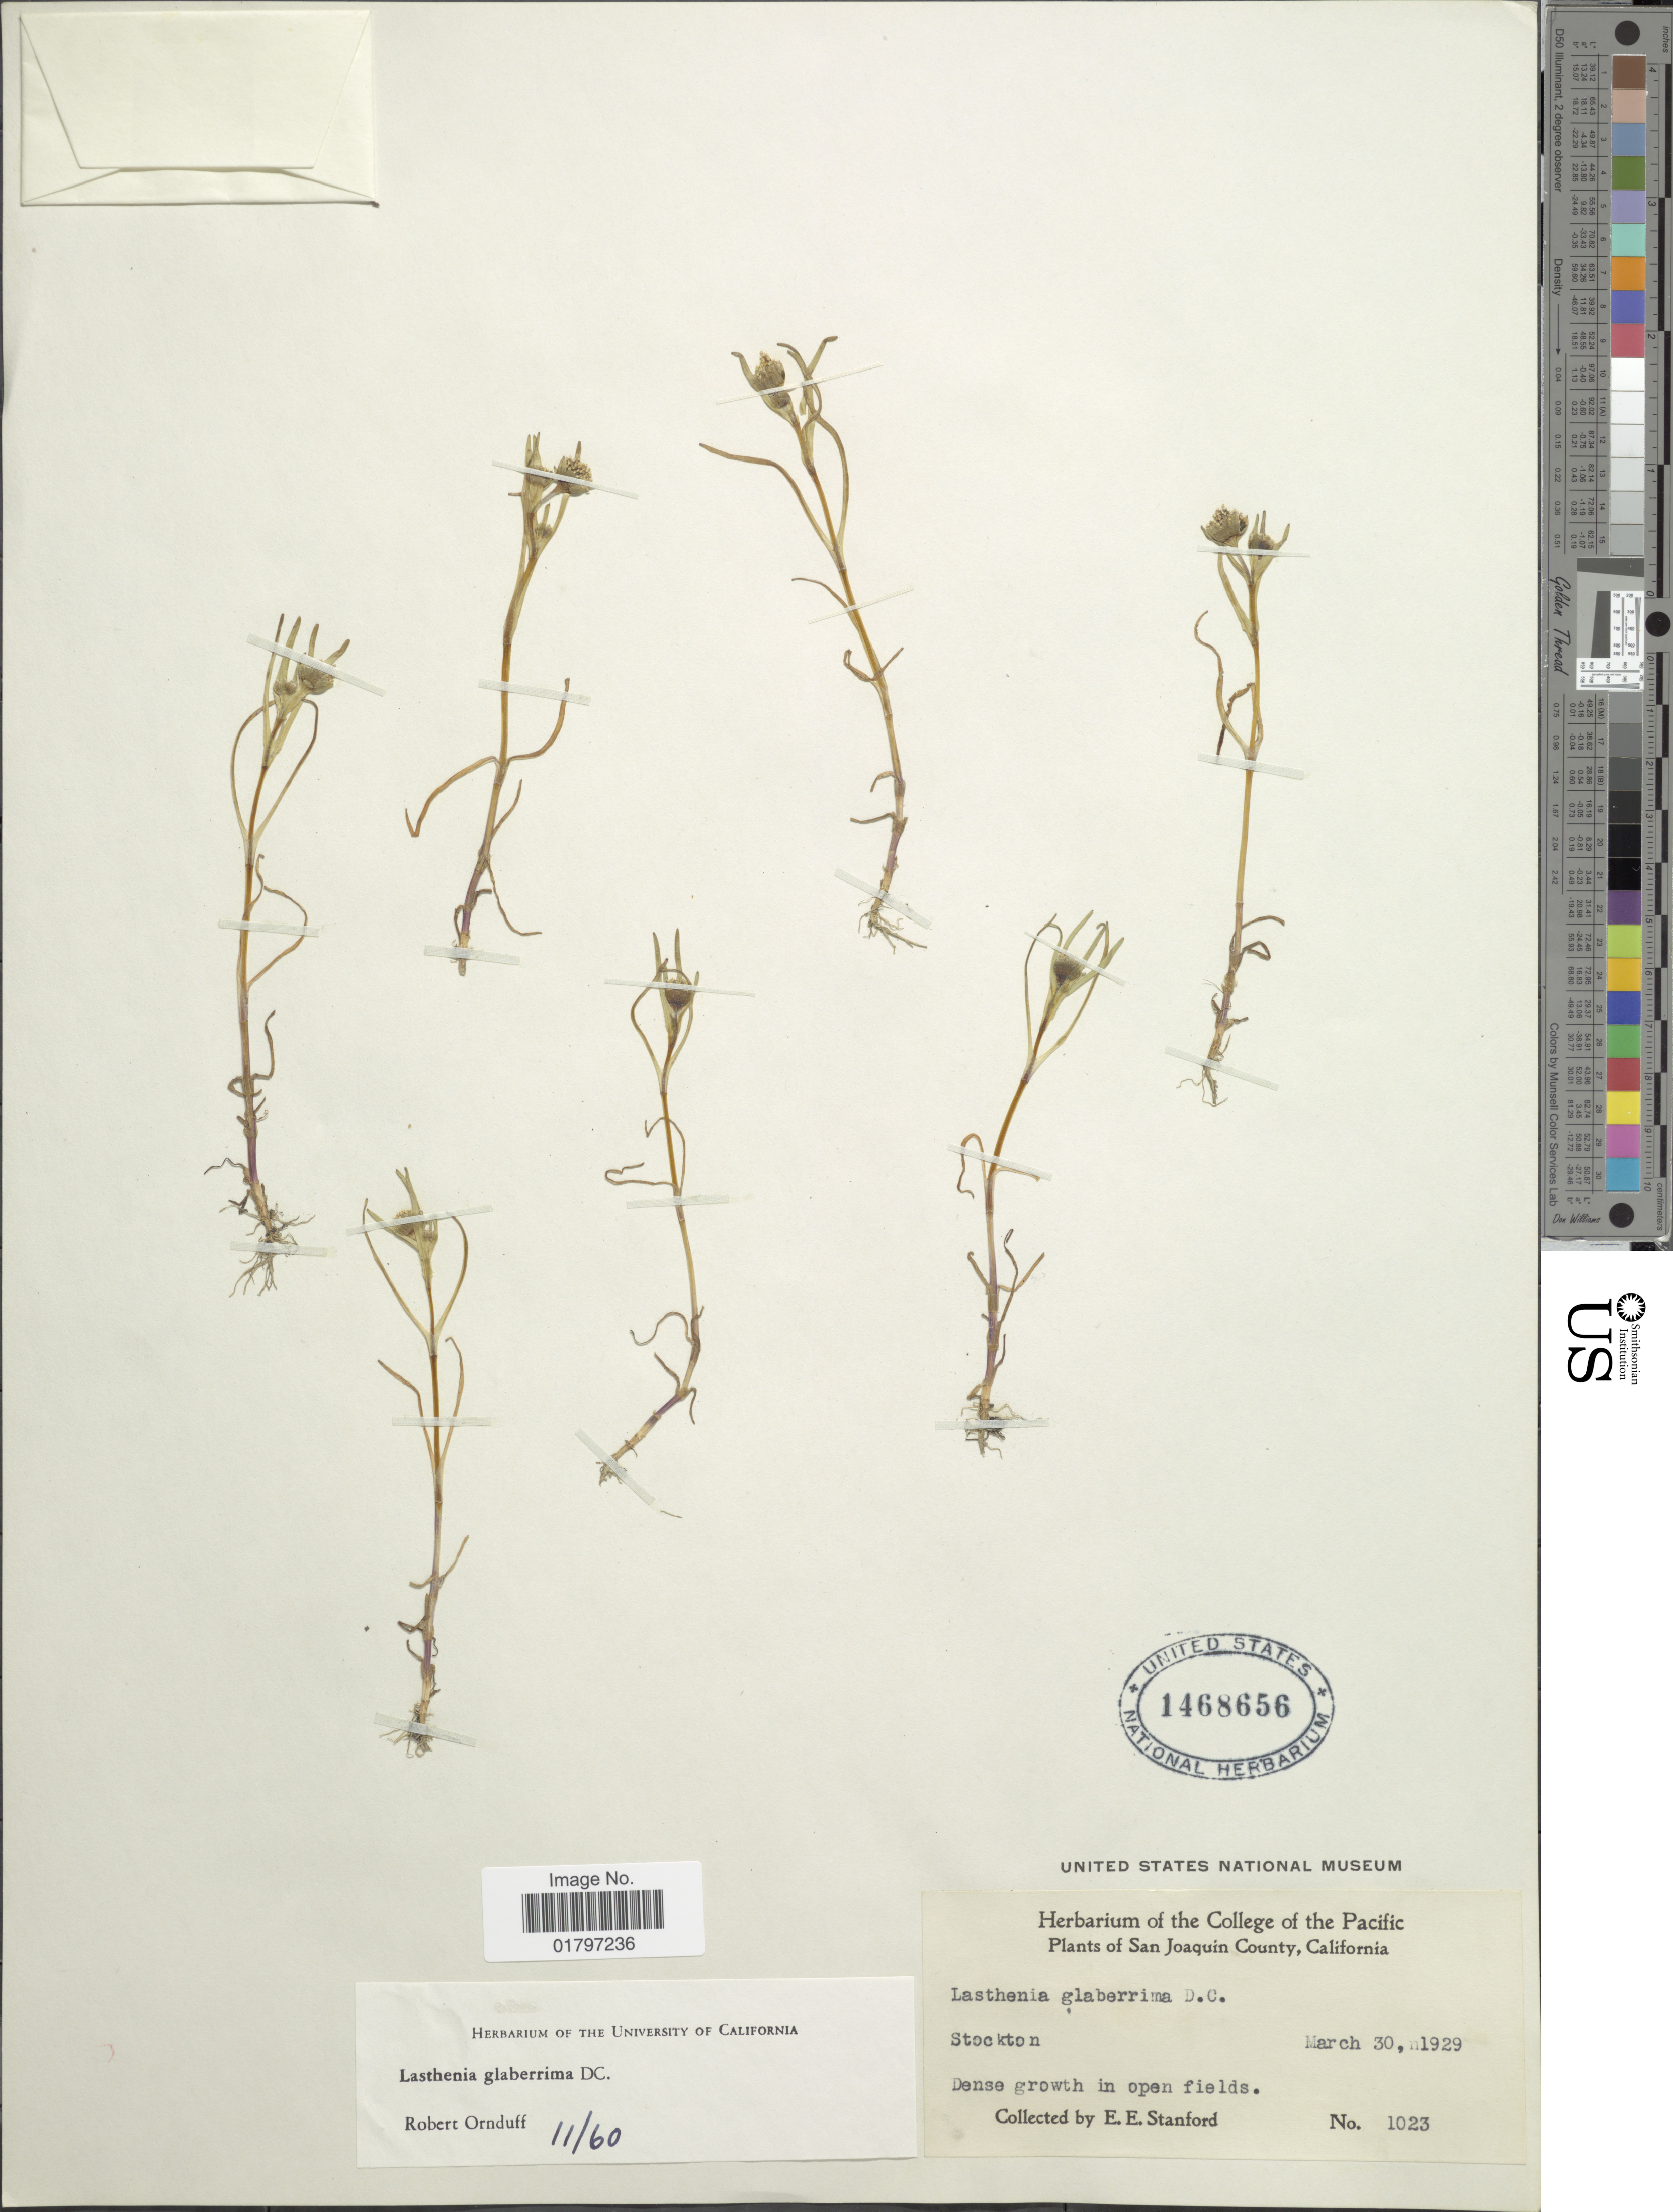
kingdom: Plantae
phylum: Tracheophyta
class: Magnoliopsida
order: Asterales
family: Asteraceae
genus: Lasthenia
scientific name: Lasthenia glaberrima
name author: DC.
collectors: E. Stanford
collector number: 1023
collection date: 1929-03-30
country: United States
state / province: California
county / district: San Joaquin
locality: San Joaquin County, California. Stockton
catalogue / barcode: US 1468656